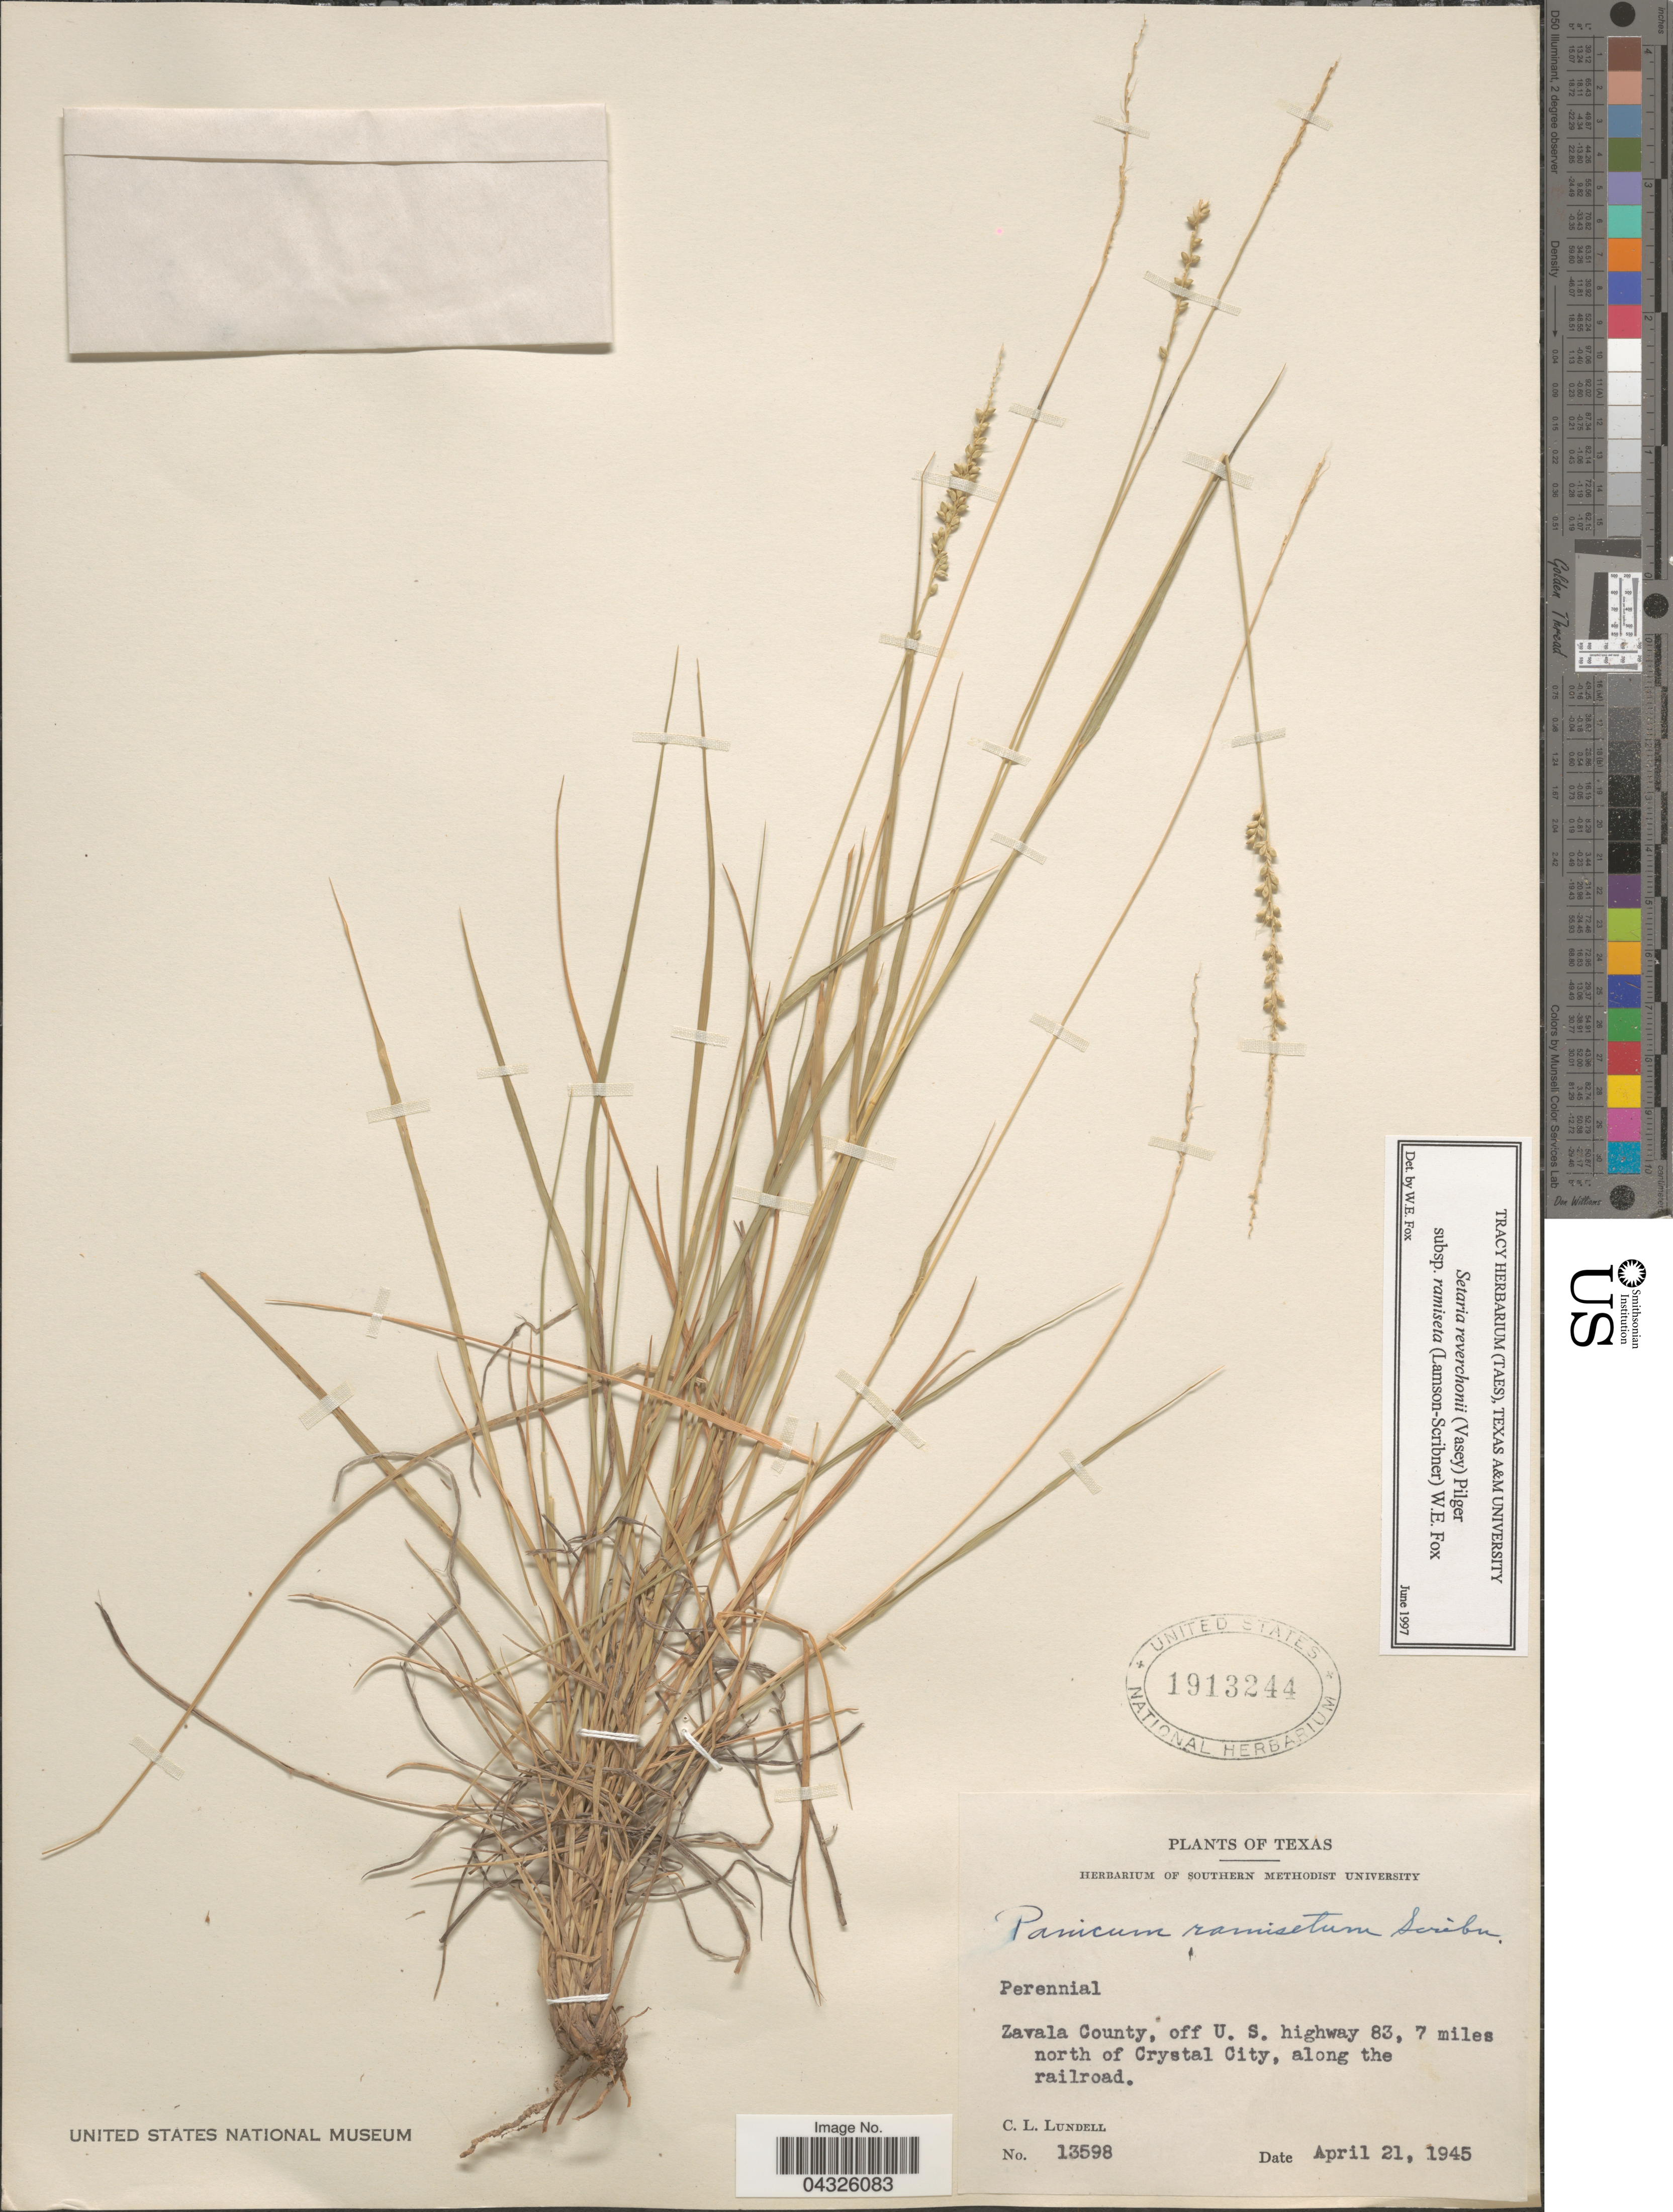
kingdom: Plantae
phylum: Tracheophyta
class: Liliopsida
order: Poales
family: Poaceae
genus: Setaria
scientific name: Setaria reverchonii subsp. ramiseta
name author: (Scribn.) W.E. Fox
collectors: C. L. Lundell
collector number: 13598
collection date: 1945-04-21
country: United States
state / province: Texas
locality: Zavala County, off U.S. highway 83, 7 miles north of Crystal City, along the railroad.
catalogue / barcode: US 1913244